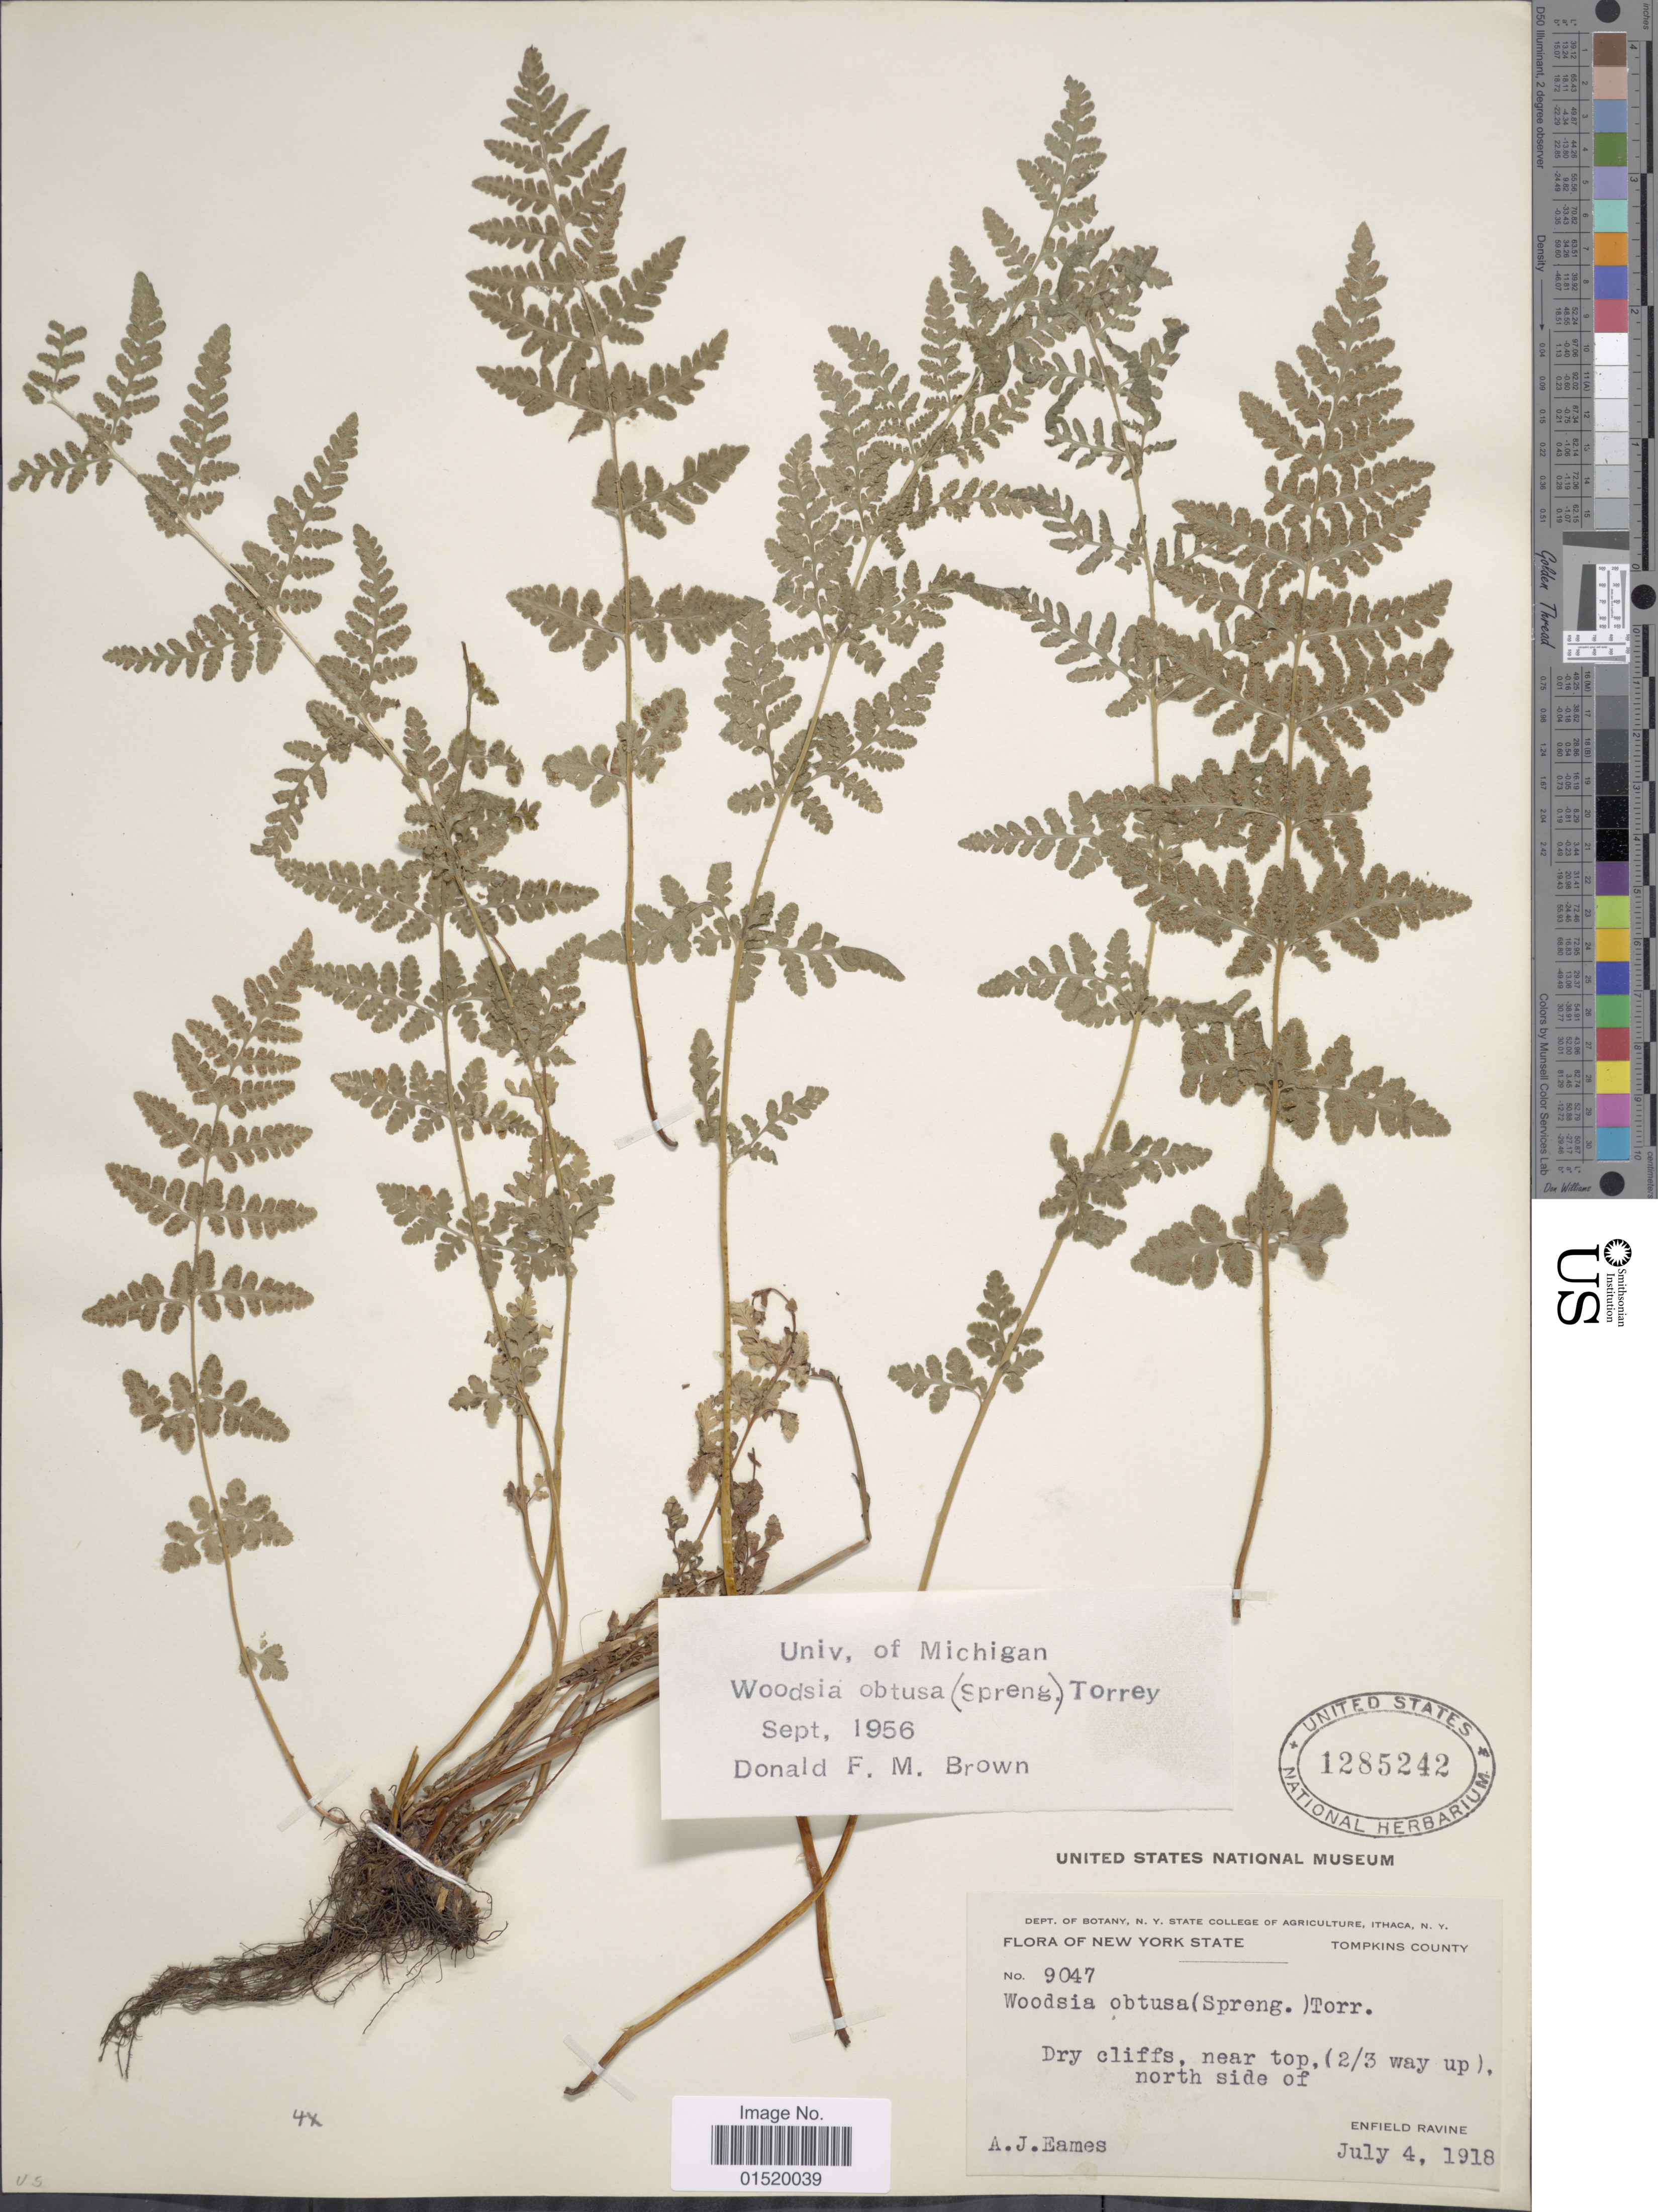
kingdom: Plantae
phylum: Tracheophyta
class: Polypodiopsida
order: Polypodiales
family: Woodsiaceae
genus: Woodsia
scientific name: Woodsia obtusa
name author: (Spreng.) Torr.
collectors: A. J. Eames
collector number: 9047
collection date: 1918-07-04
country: United States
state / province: New York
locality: Tompkins County, Dry cliffs, near top, (2/3 way up), north side of Enfield Ravine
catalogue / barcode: US 1285242